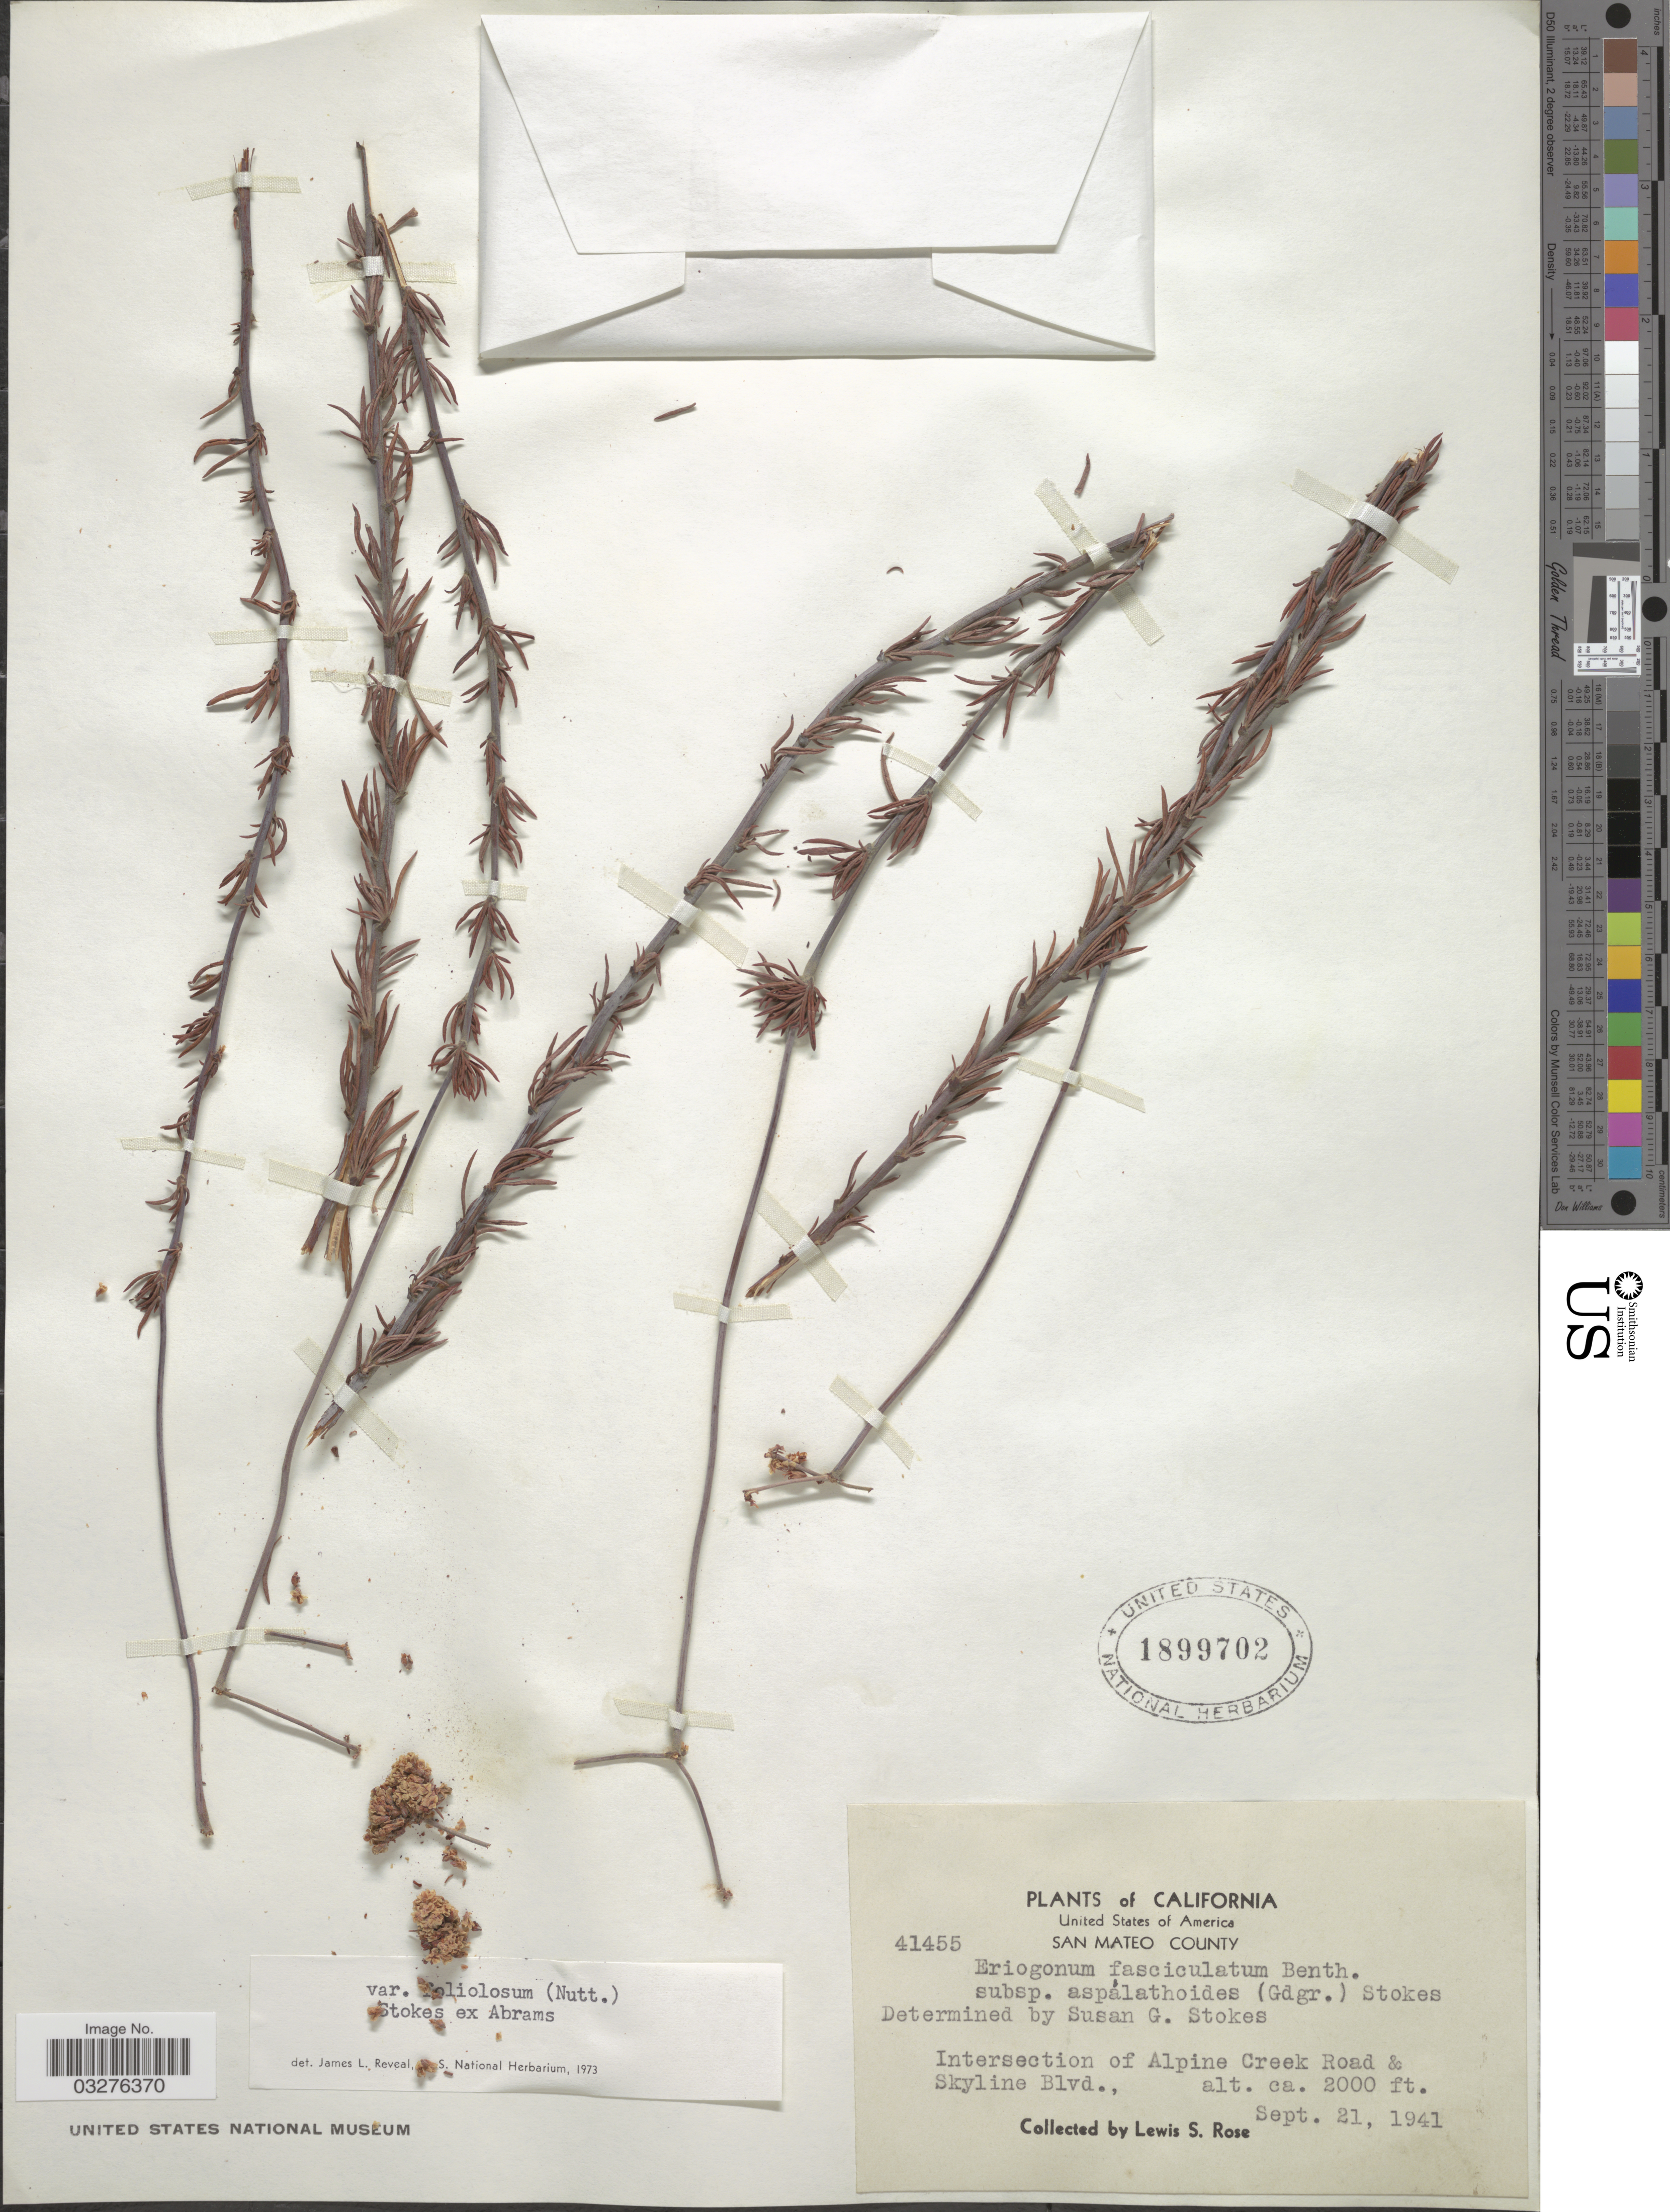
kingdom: Plantae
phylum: Tracheophyta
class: Magnoliopsida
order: Caryophyllales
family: Polygonaceae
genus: Eriogonum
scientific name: Eriogonum fasciculatum var. foliolosum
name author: (Nutt.) S. Stokes ex Abrams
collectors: L. S. Rose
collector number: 41455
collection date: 1941-09-21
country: United States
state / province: California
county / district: San Mateo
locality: San Mateo County, Intersection of Alpine Creek Road & Skyline Blvd.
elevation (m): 610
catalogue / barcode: US 1899702